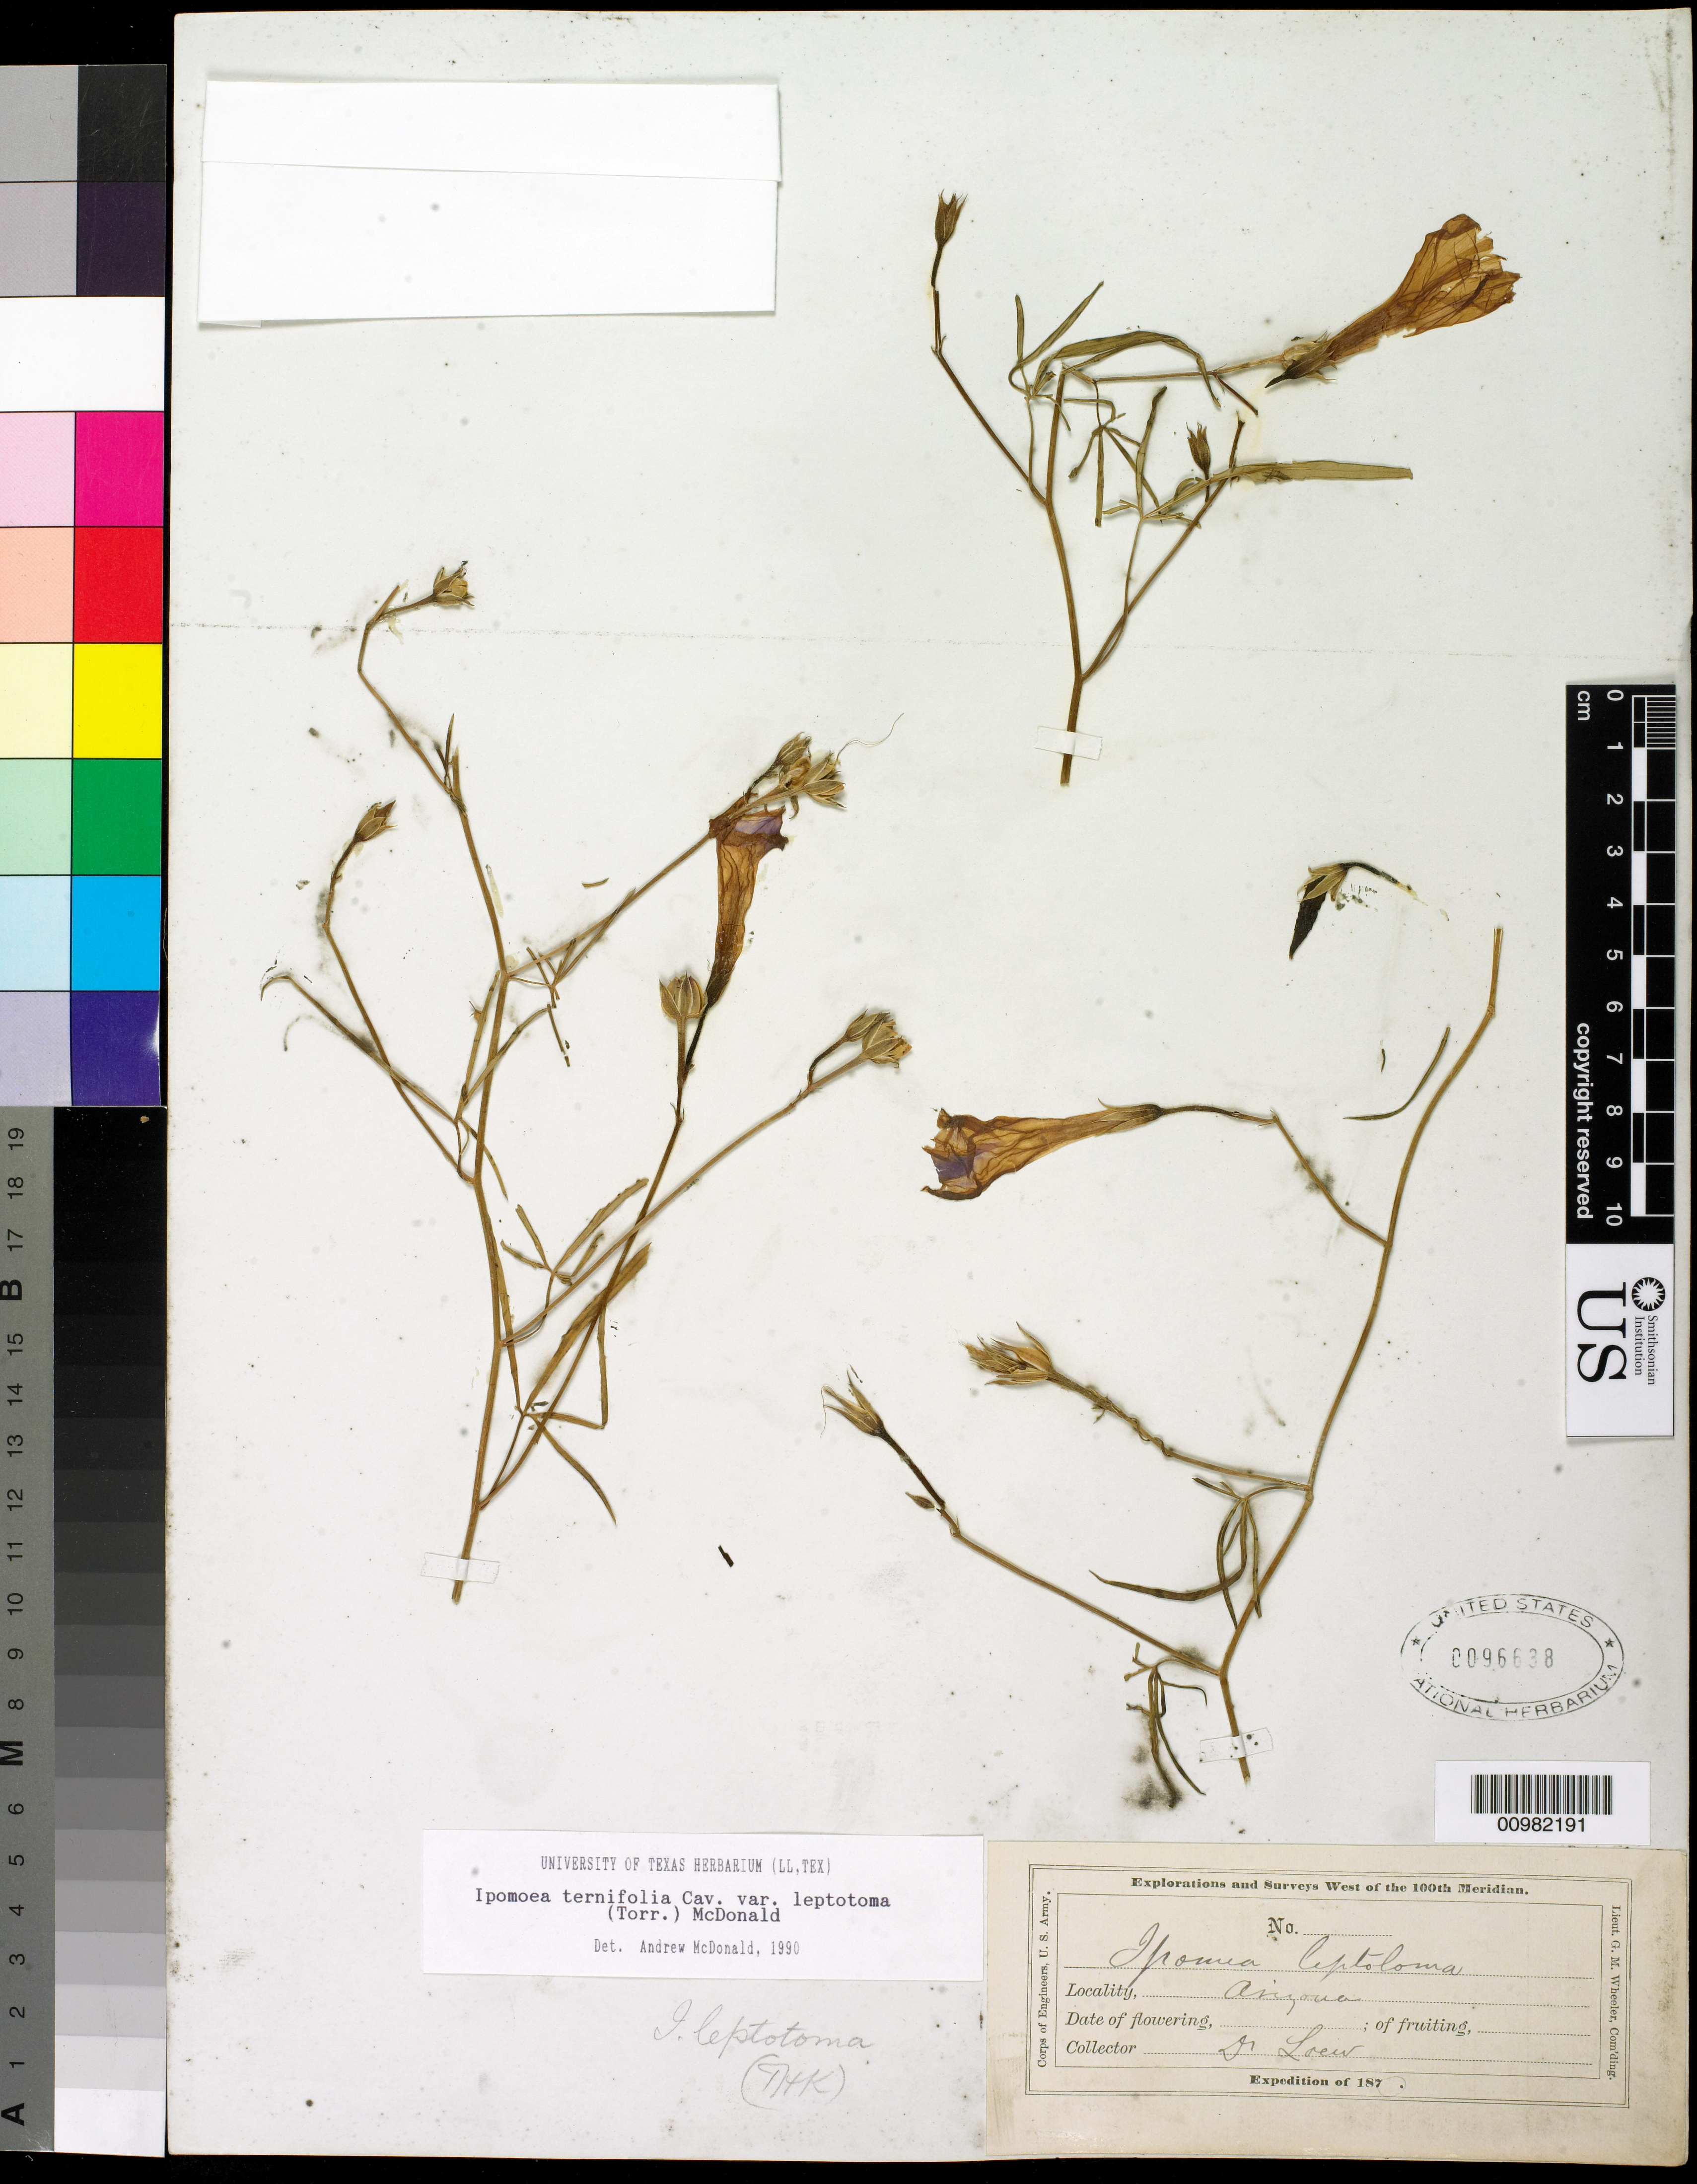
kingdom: Plantae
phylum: Tracheophyta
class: Magnoliopsida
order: Solanales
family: Convolvulaceae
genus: Ipomoea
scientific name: Ipomoea ternifolia var. leptotoma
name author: (Torr.) J.A. McDonald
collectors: D. Loew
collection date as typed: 187-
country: United States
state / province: Arizona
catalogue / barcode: US 96638